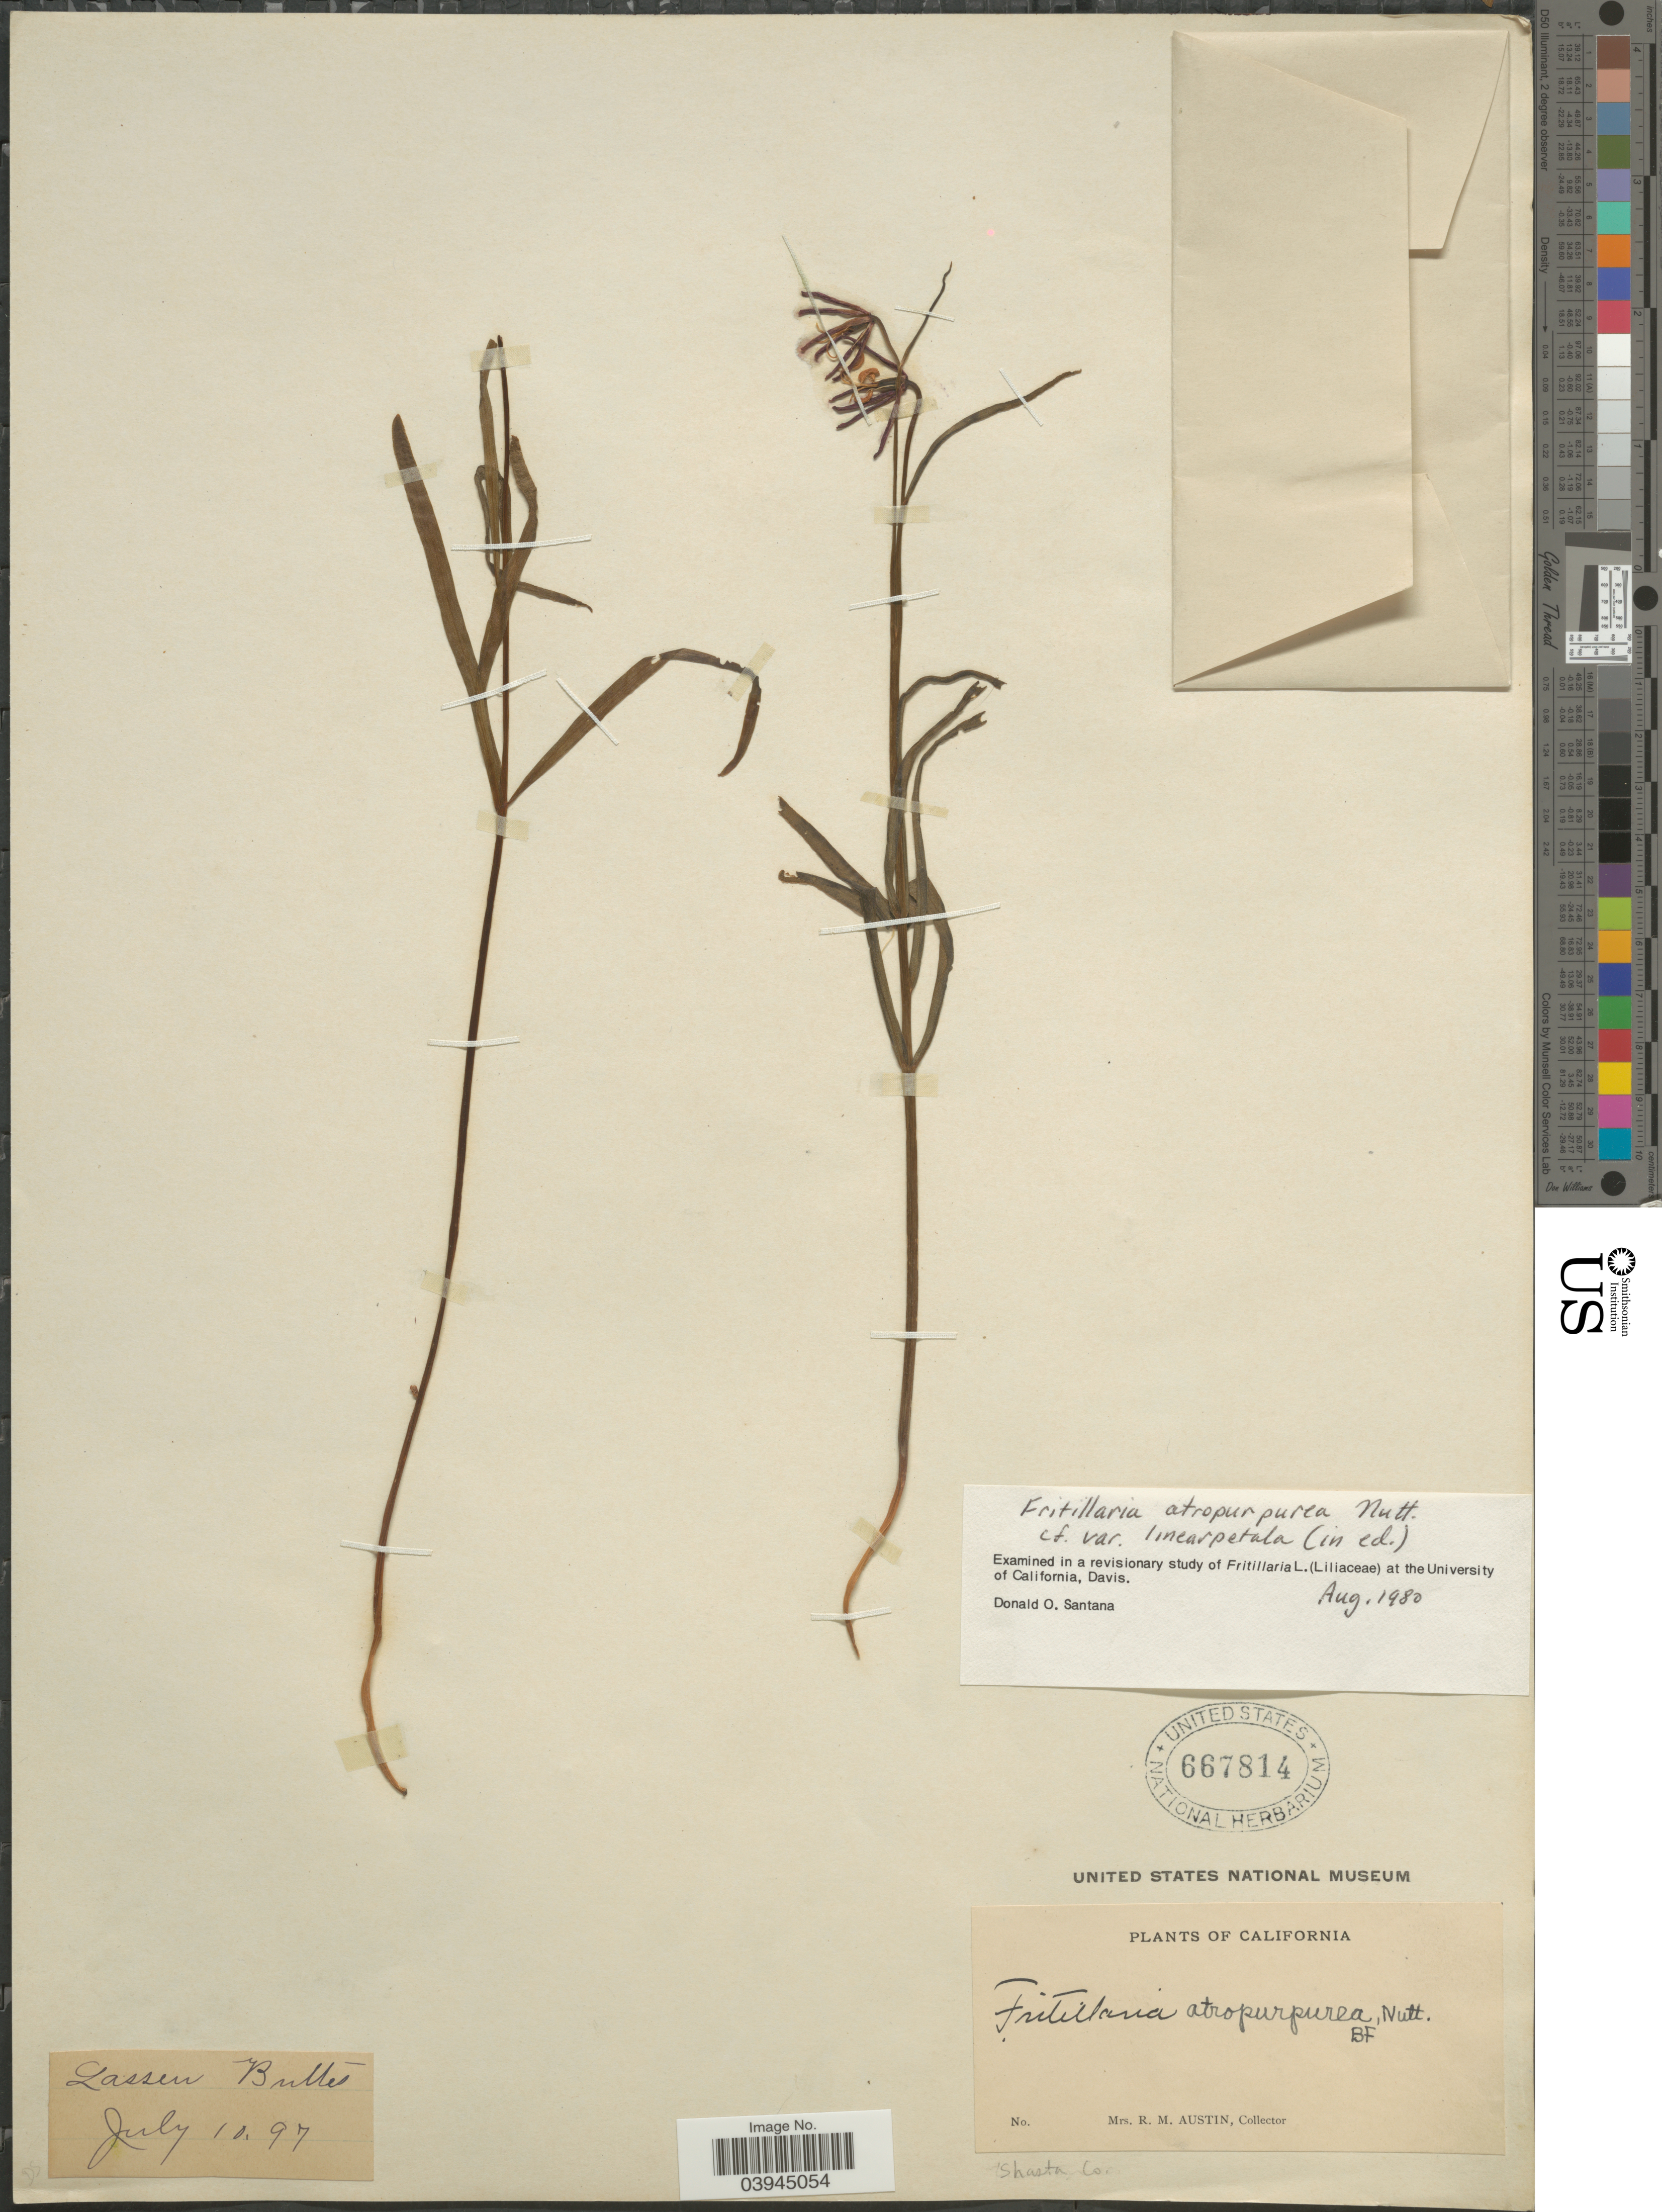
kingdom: Plantae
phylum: Tracheophyta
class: Liliopsida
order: Liliales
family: Liliaceae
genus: Fritillaria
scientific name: Fritillaria atropurpurea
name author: Nutt.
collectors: R. Austin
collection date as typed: Transcribed d/m/y: 10/7/97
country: United States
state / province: California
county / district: Shasta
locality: Lassen Butte. Shasta Co.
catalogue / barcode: US 667814